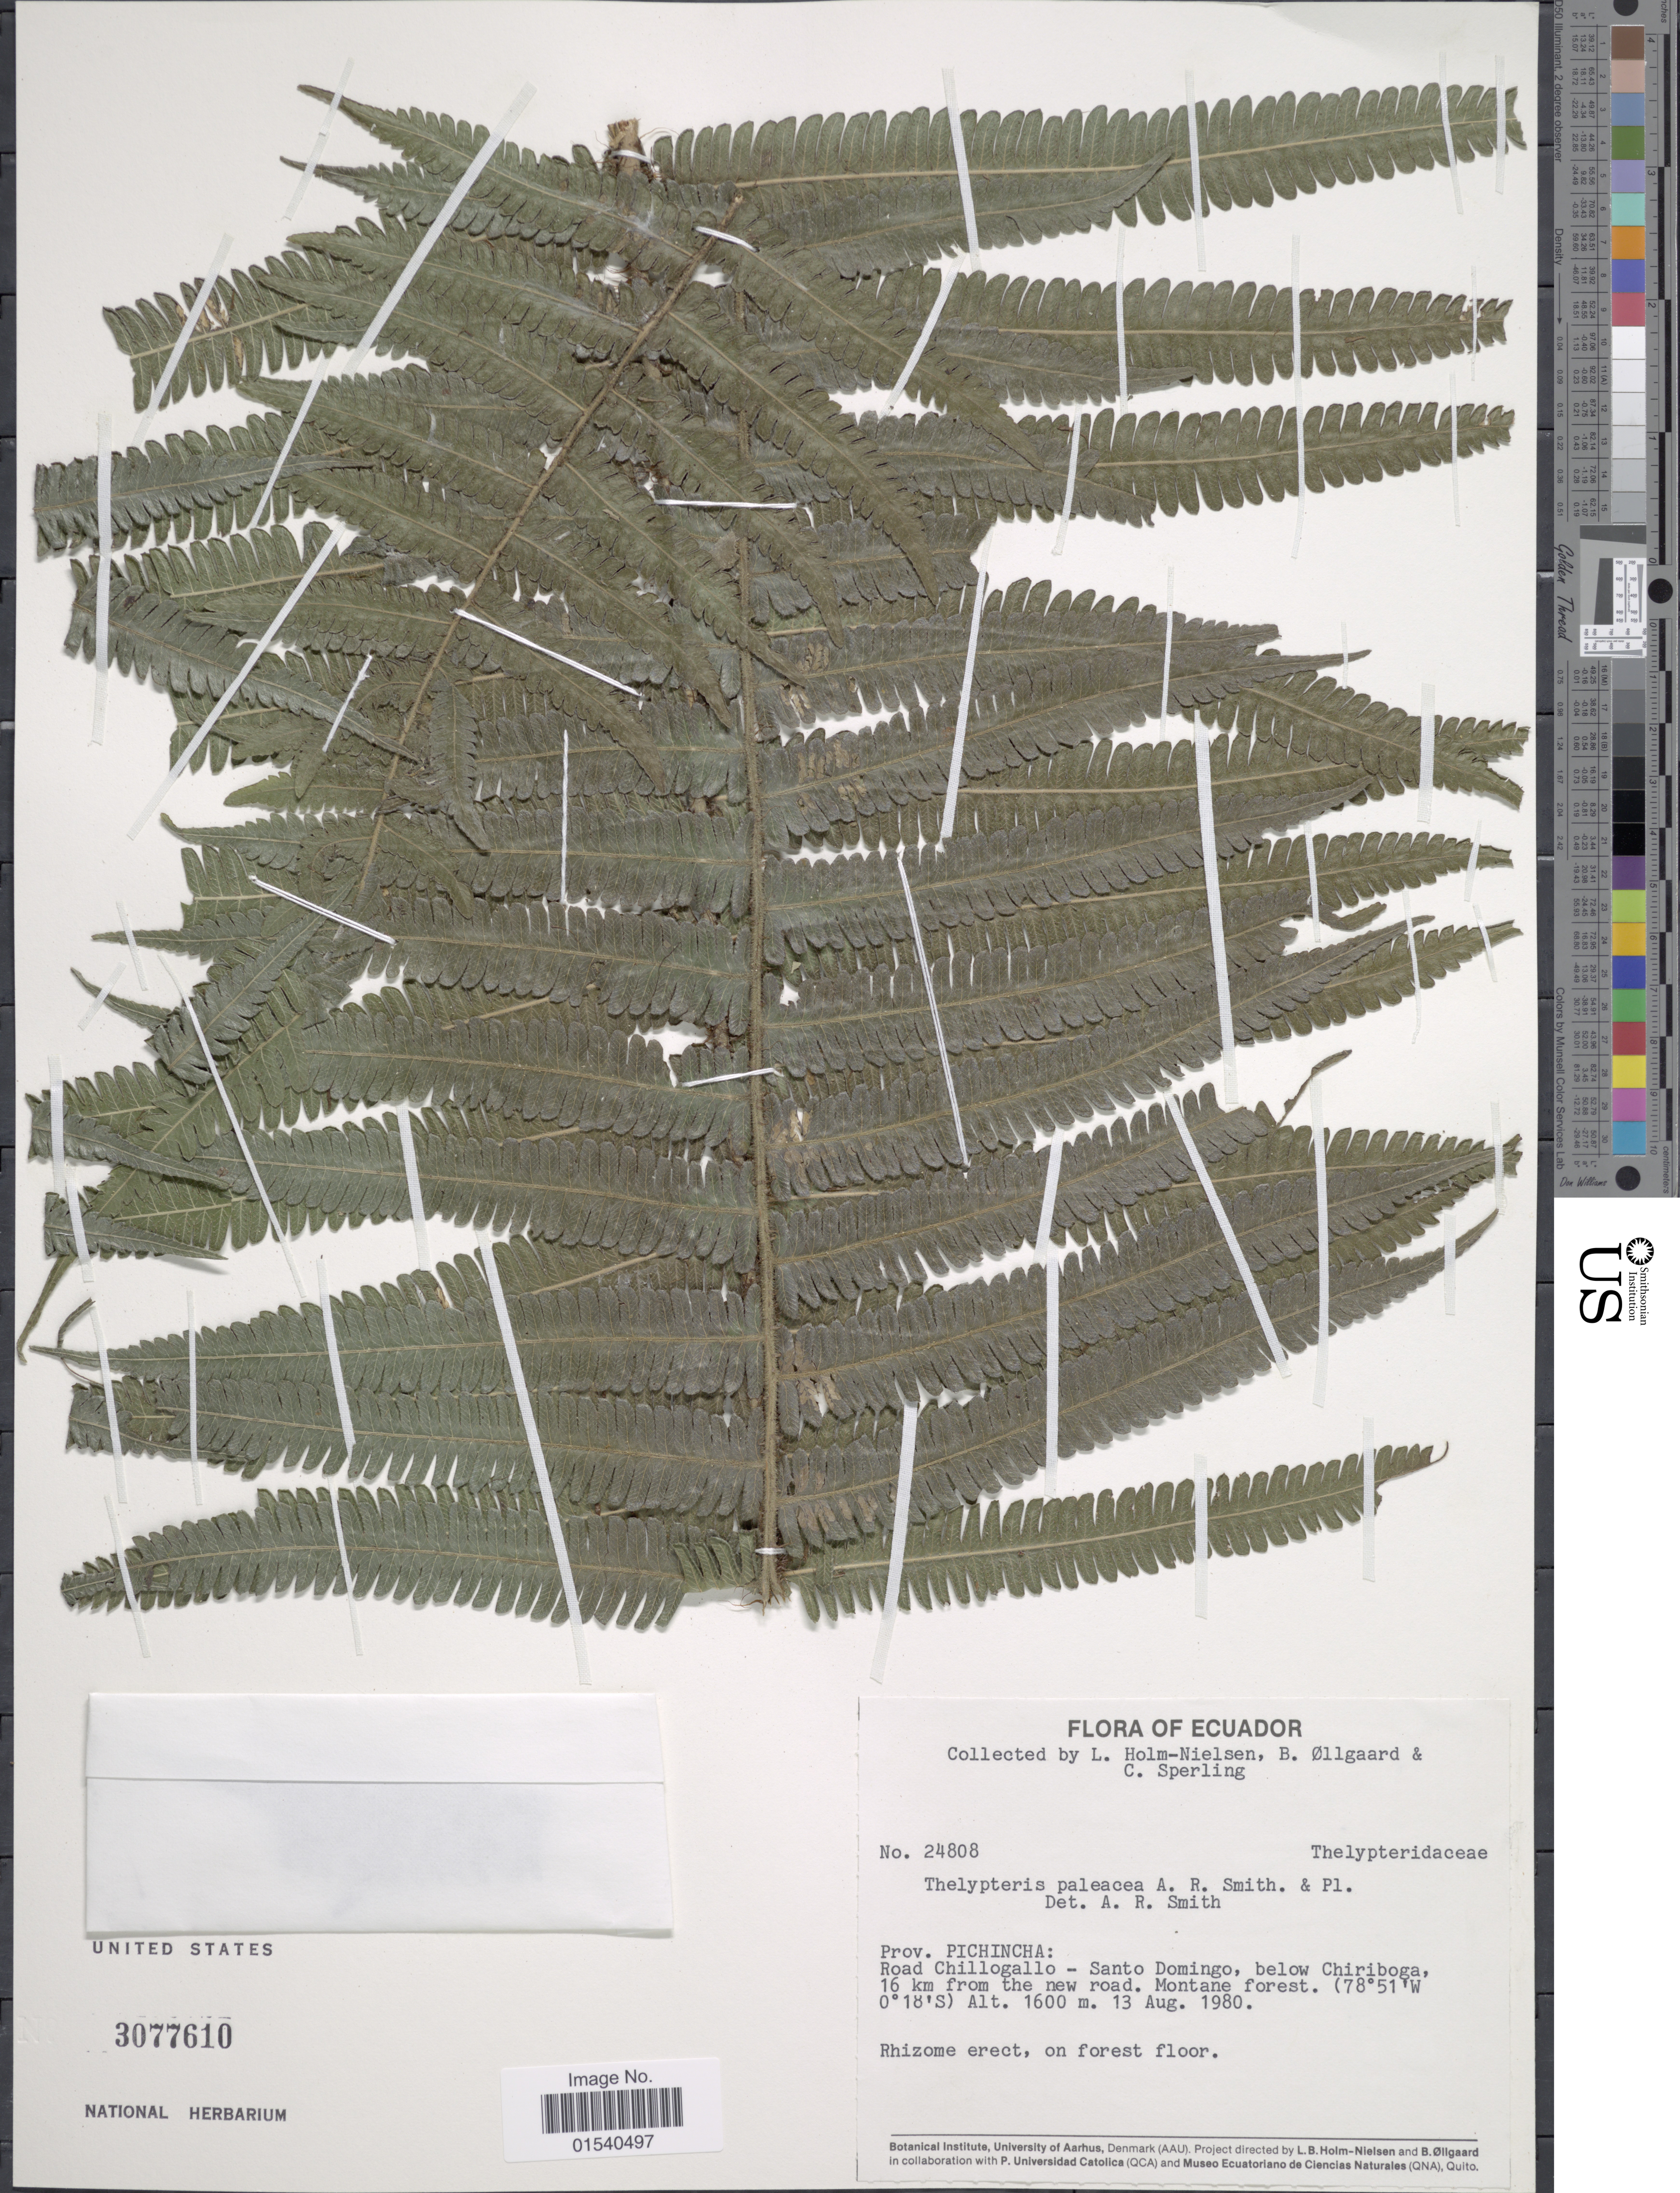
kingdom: Plantae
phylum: Tracheophyta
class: Polypodiopsida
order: Polypodiales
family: Thelypteridaceae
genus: Amauropelta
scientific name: Amauropelta paleacea (A.R. Sm.) comb. nov., ined 2015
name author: (A.R. Sm.)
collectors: L. B. Holm-Nielsen, B. Øllgaard & C. Sperling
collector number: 24808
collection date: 1980-08-13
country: Ecuador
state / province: Pichincha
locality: Road Chillogallo - Santo Domingo, below Chiriboga, 16 km from the new road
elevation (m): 1600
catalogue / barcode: US 3077610